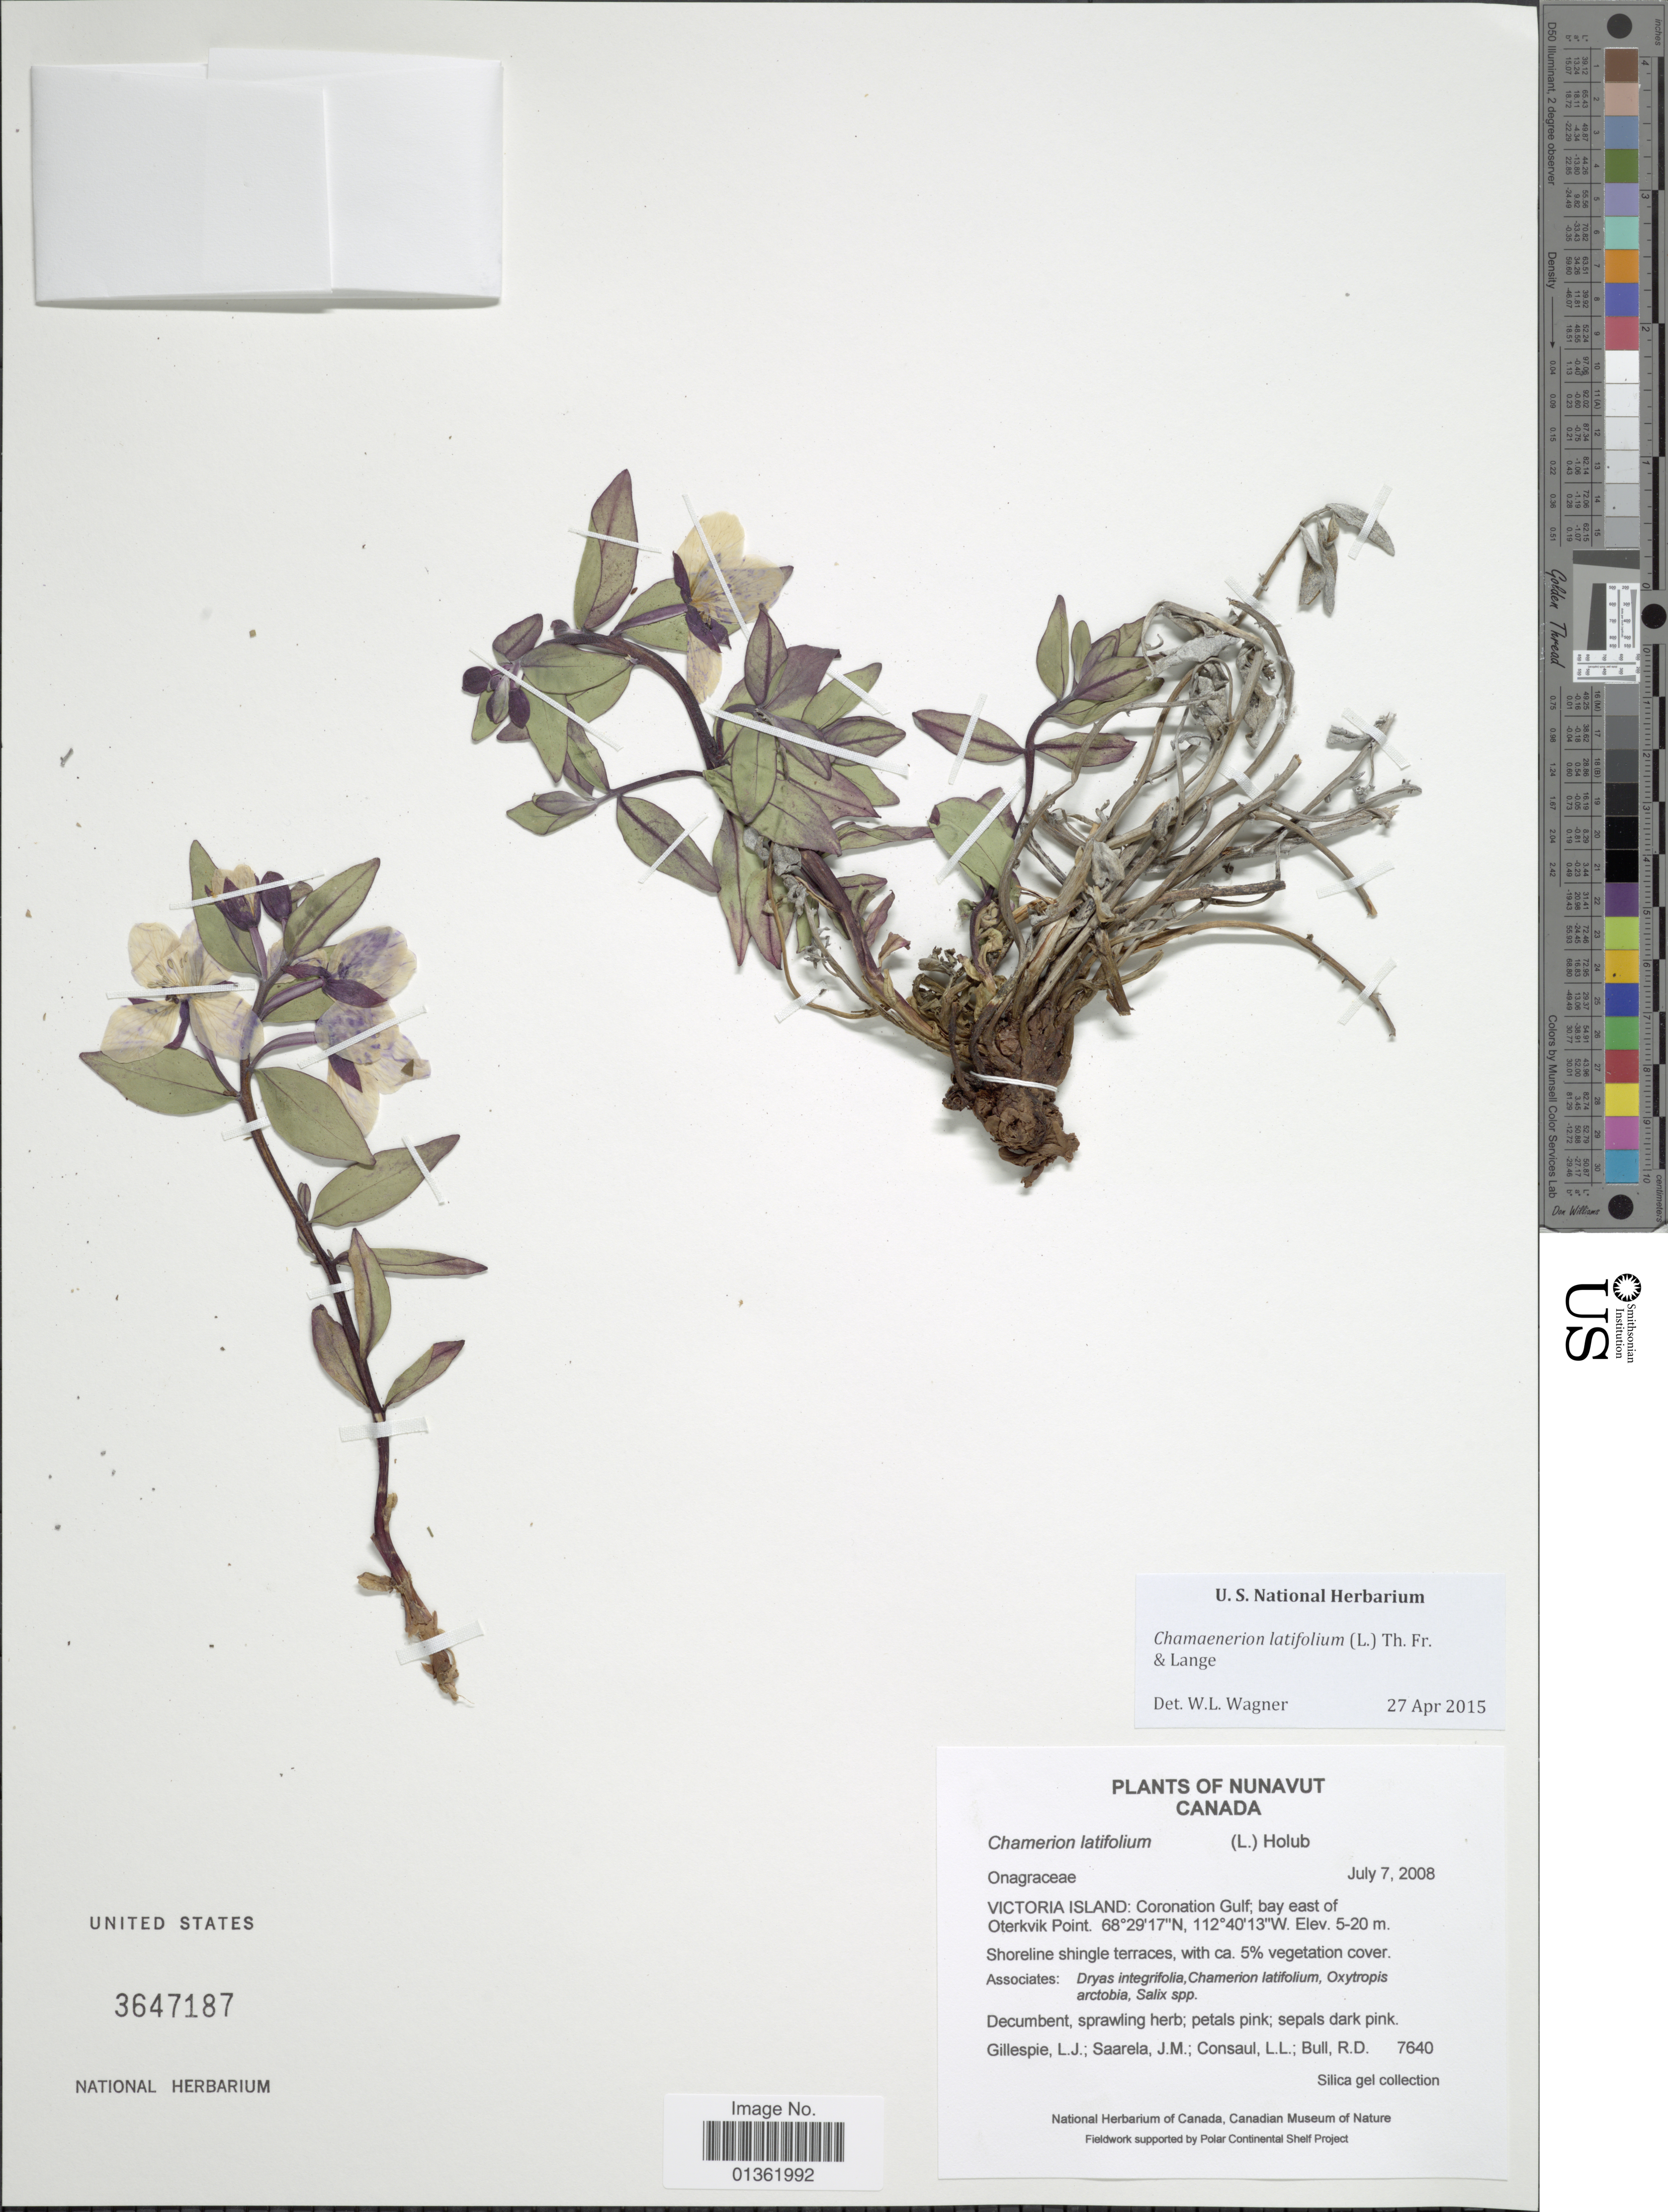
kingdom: Plantae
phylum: Tracheophyta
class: Magnoliopsida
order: Myrtales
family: Onagraceae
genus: Chamaenerion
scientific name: Chamaenerion latifolium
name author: (L.) Th. Fr. & Lange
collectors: L. Gillespie, J. Saarela, L. Consaul & R. Bull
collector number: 7640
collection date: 2008-07-07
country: Canada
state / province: Nunavut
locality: Victoria Island: Coronation Gulf; bay east of Oterkvik Point.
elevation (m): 5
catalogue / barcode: US 3647187